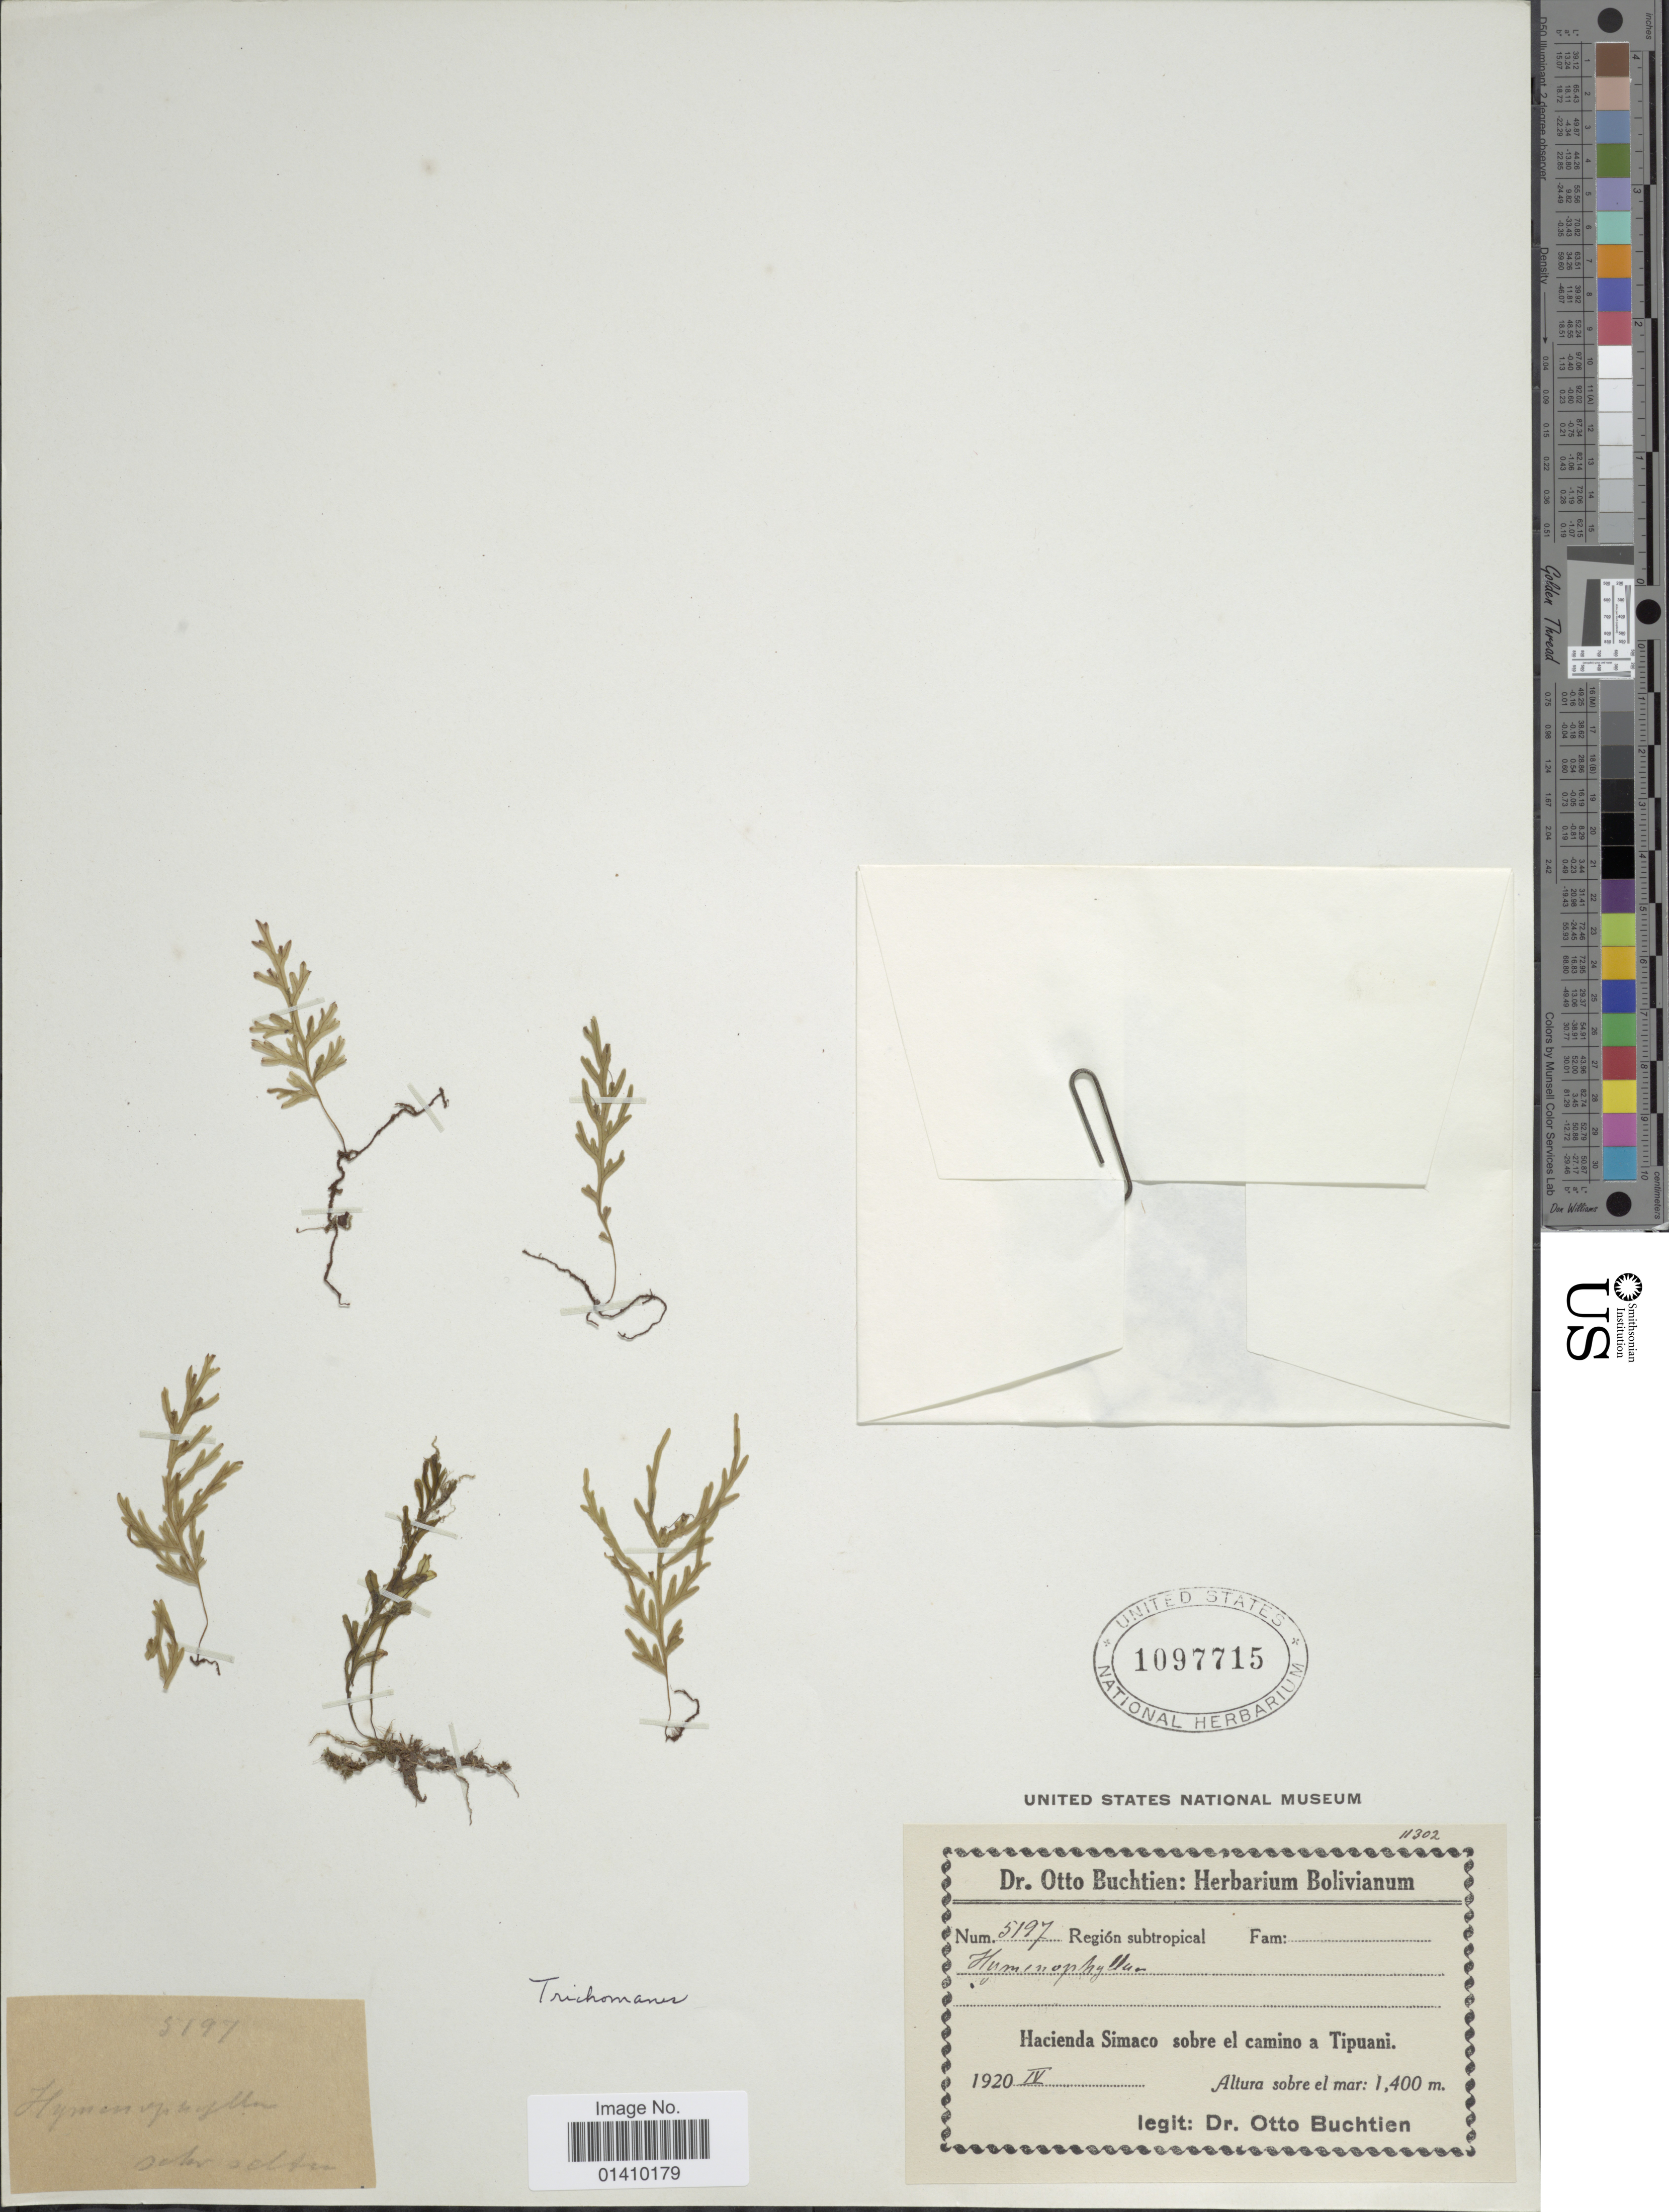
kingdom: Plantae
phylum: Tracheophyta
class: Polypodiopsida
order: Hymenophyllales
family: Hymenophyllaceae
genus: Polyphlebium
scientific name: Polyphlebium sp.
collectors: O. Buchtien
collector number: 5197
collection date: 1920-04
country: Bolivia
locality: Hacienda Simaco sobre el camino a Tipuani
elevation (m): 1400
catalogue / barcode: US 1097715